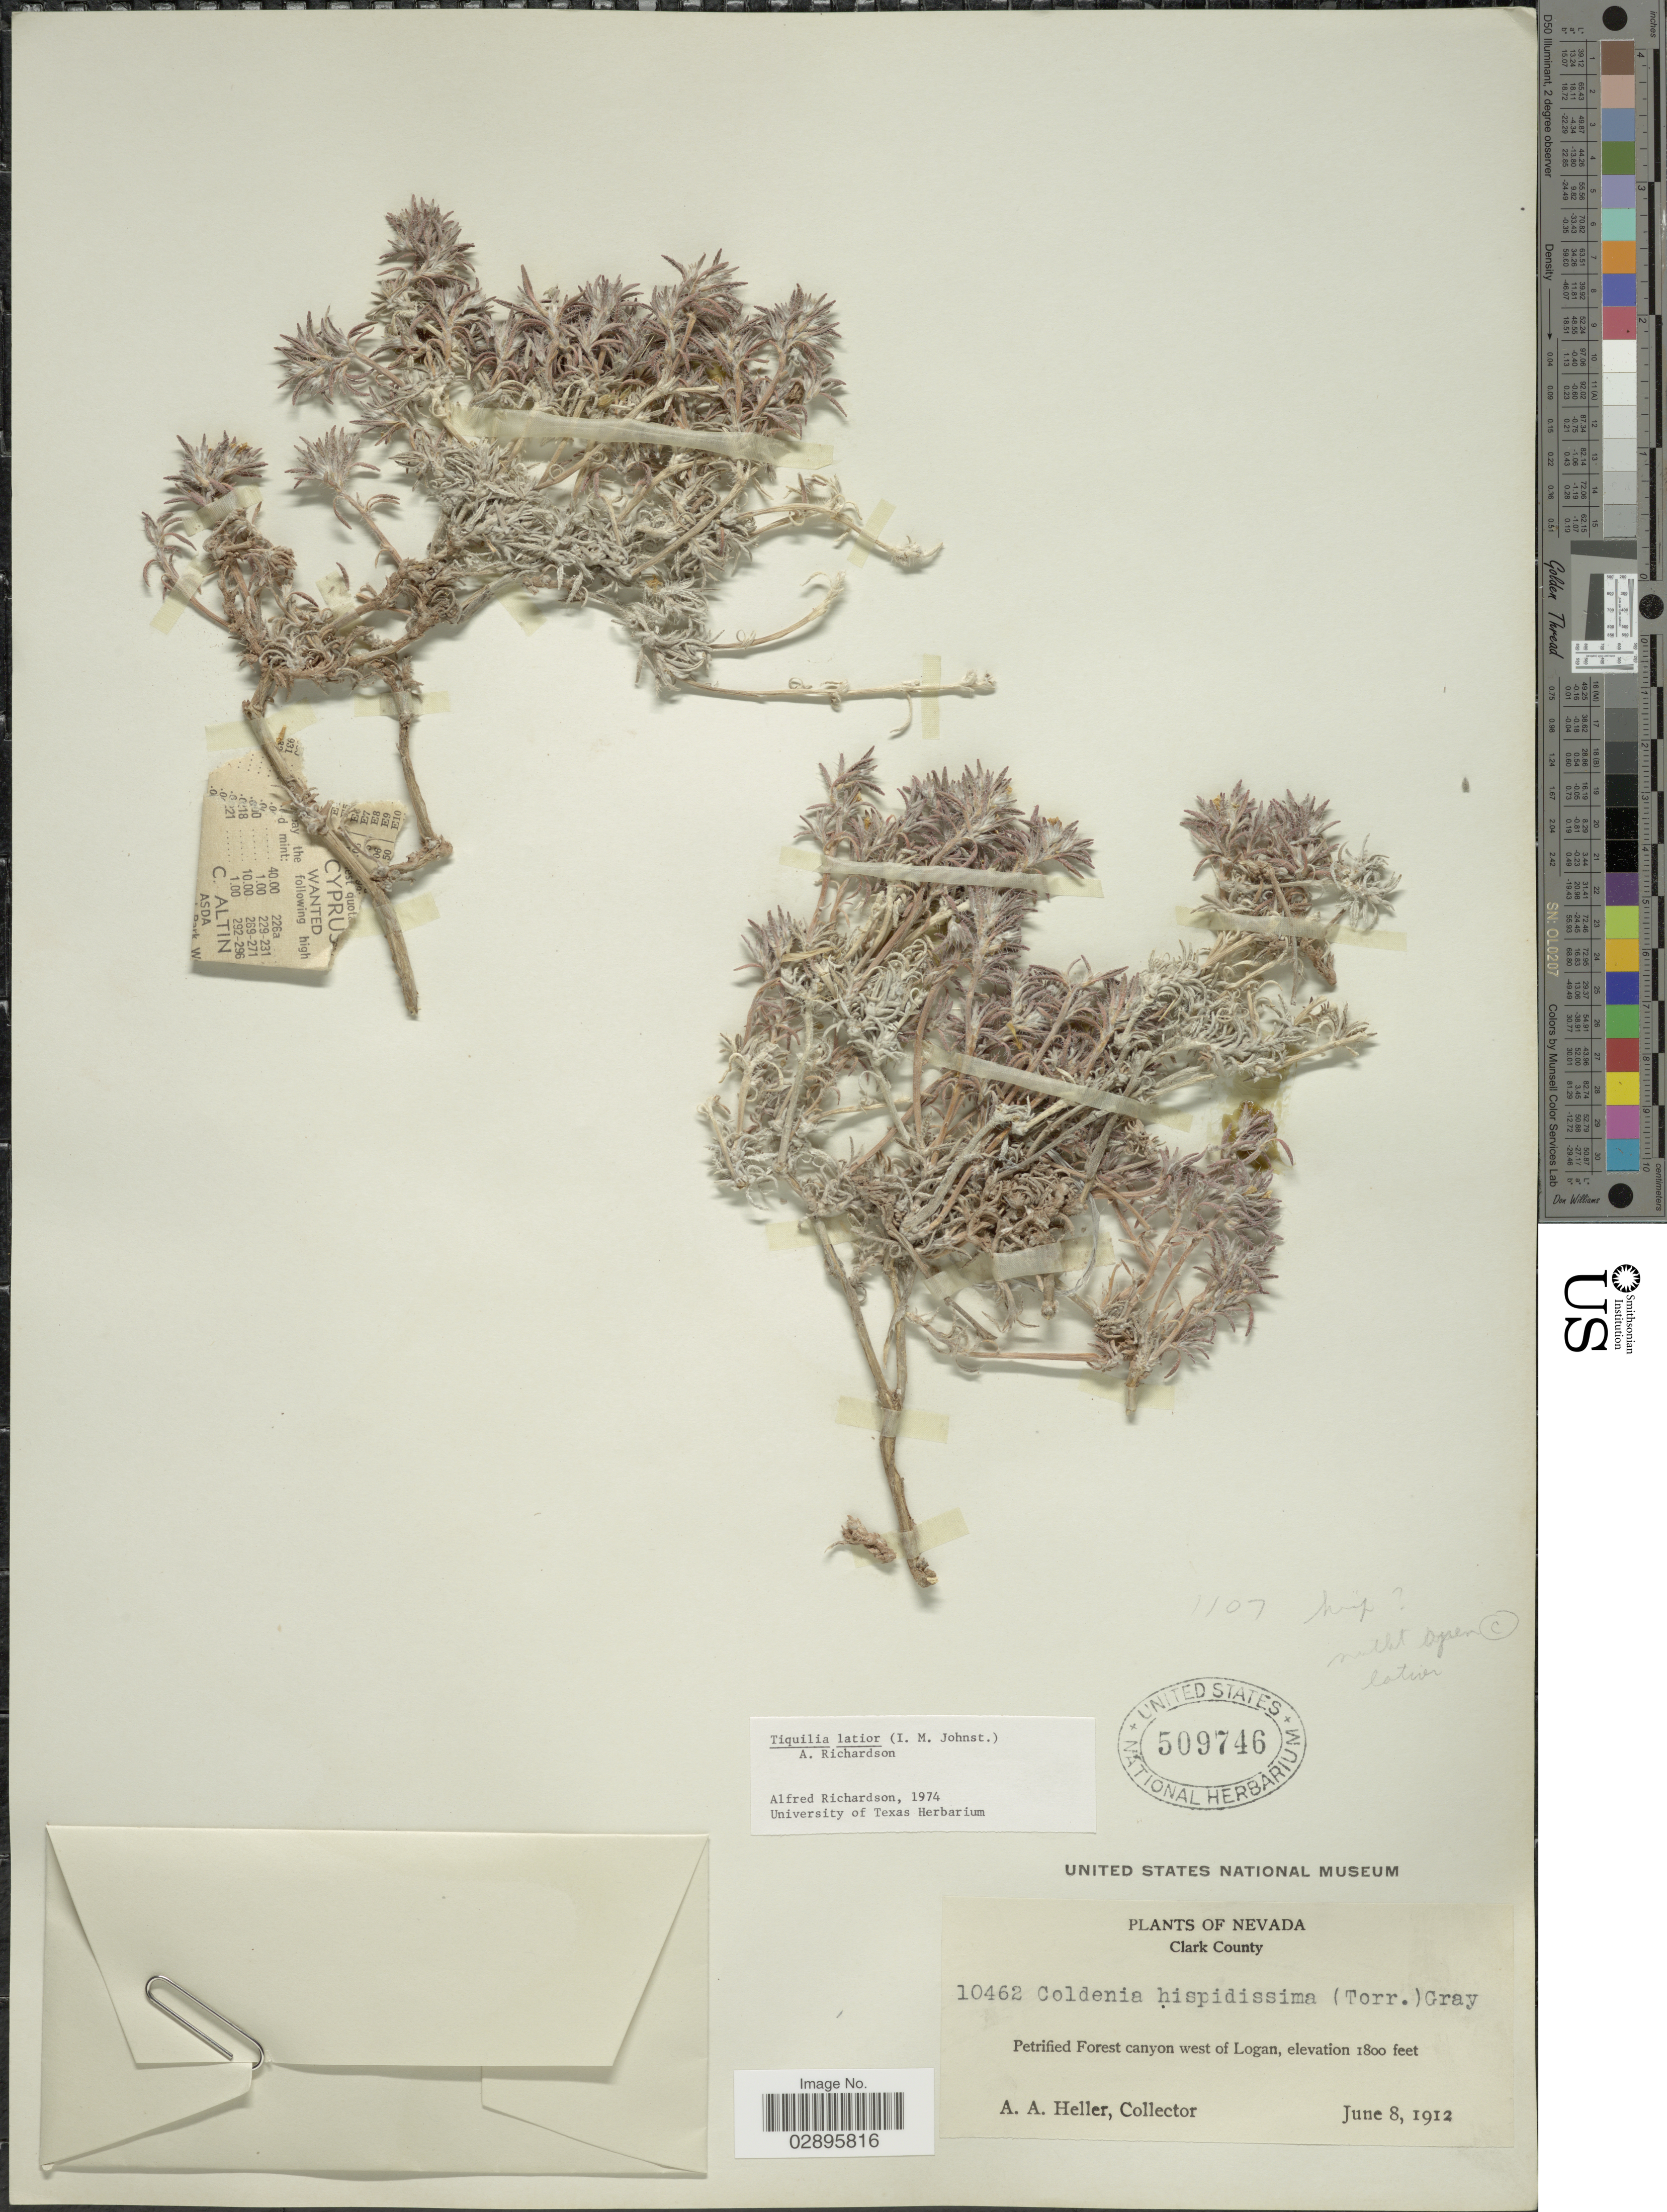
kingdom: Plantae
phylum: Tracheophyta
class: Magnoliopsida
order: Boraginales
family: Ehretiaceae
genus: Tiquilia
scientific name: Tiquilia latior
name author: (I.M. Johnst.) A.T. Richardson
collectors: A. A. Heller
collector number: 10462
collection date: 1912-06-08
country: United States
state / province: Nevada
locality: Clark County. Petrified Forest canyon west of Logan.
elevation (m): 549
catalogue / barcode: US 509746